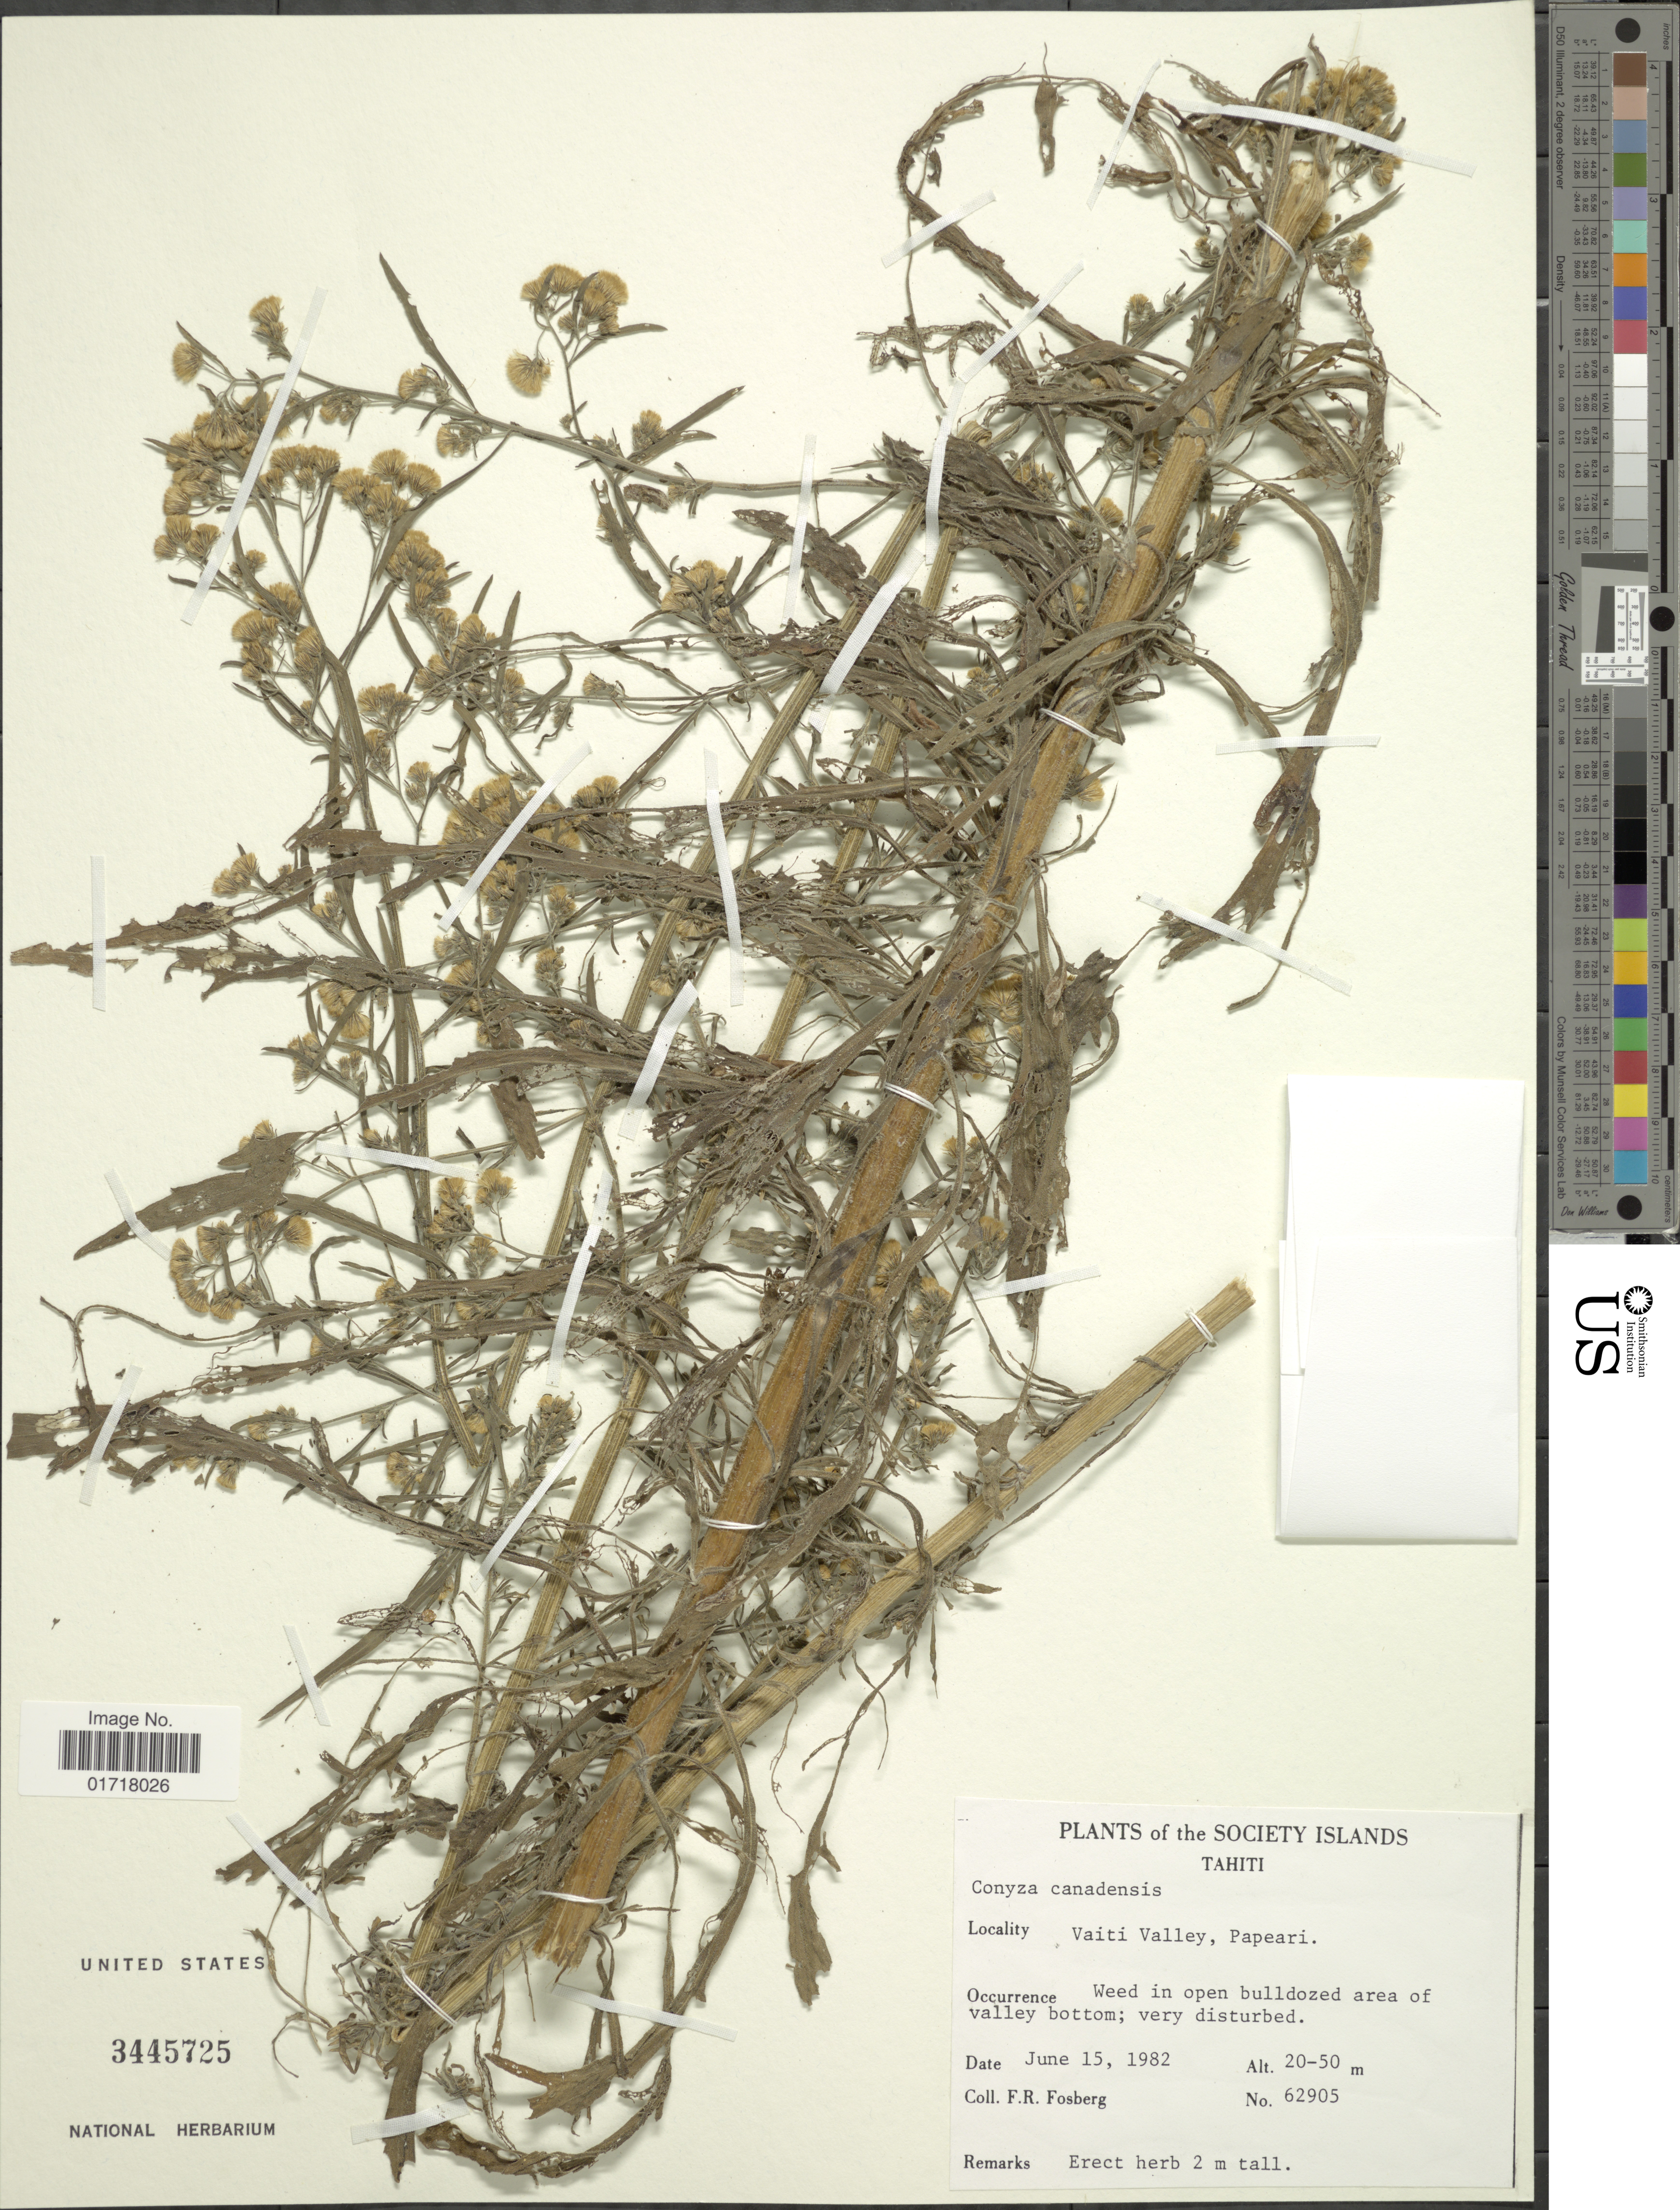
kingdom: Plantae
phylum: Tracheophyta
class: Magnoliopsida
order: Asterales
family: Asteraceae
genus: Erigeron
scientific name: Erigeron canadensis var. pusillus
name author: (Nutt.) Bolvin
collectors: F. R. Fosberg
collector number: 62905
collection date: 1982-06-15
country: French Polynesia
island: Tahiti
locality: The Society Islands, Tahiti, Vaiti Valley, Papeari, Weed in open bulldozed area of valley bottom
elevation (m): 20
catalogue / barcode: US 3445725